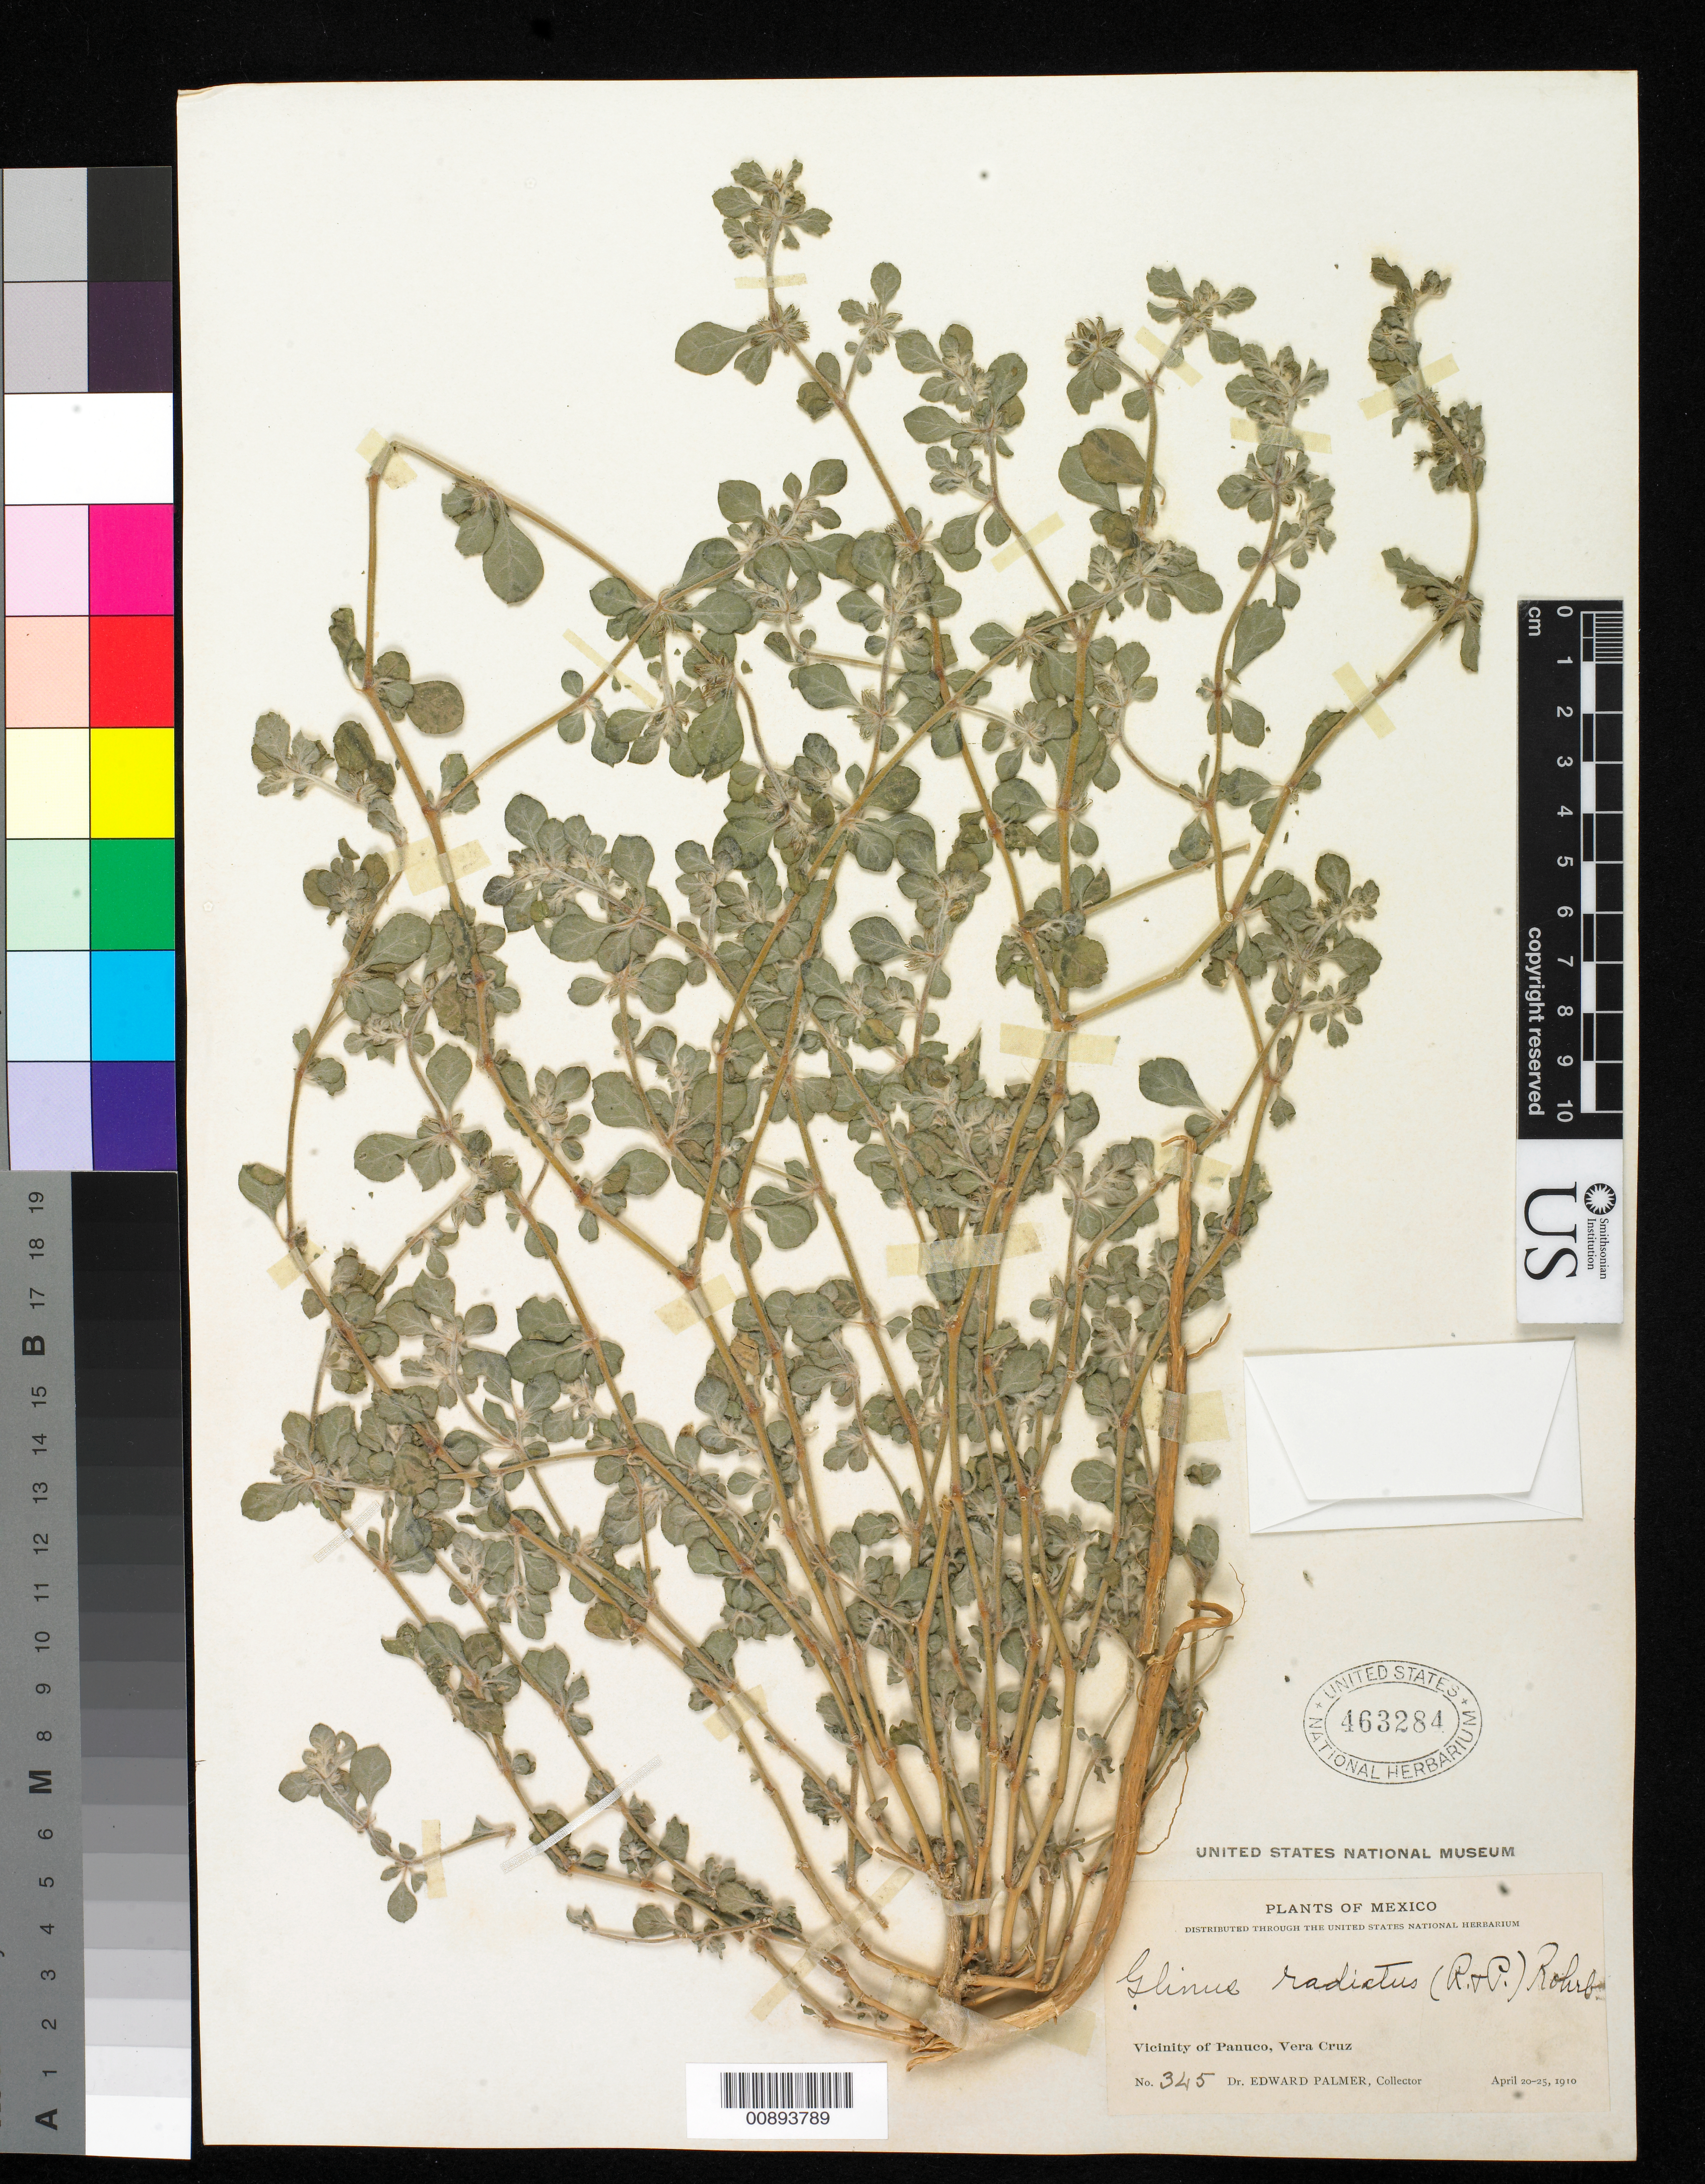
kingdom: Plantae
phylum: Tracheophyta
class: Magnoliopsida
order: Caryophyllales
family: Molluginaceae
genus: Glinus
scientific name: Glinus radiatus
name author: (Ruiz & Pav.) Rohrb.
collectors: E. Palmer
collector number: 345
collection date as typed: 20 Apr 1910 to 25 Apr 1910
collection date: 1910-04-20/1910-04-25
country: Mexico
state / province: Veracruz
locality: Vicinity of Panuco, Veracruz.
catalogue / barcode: US 463284